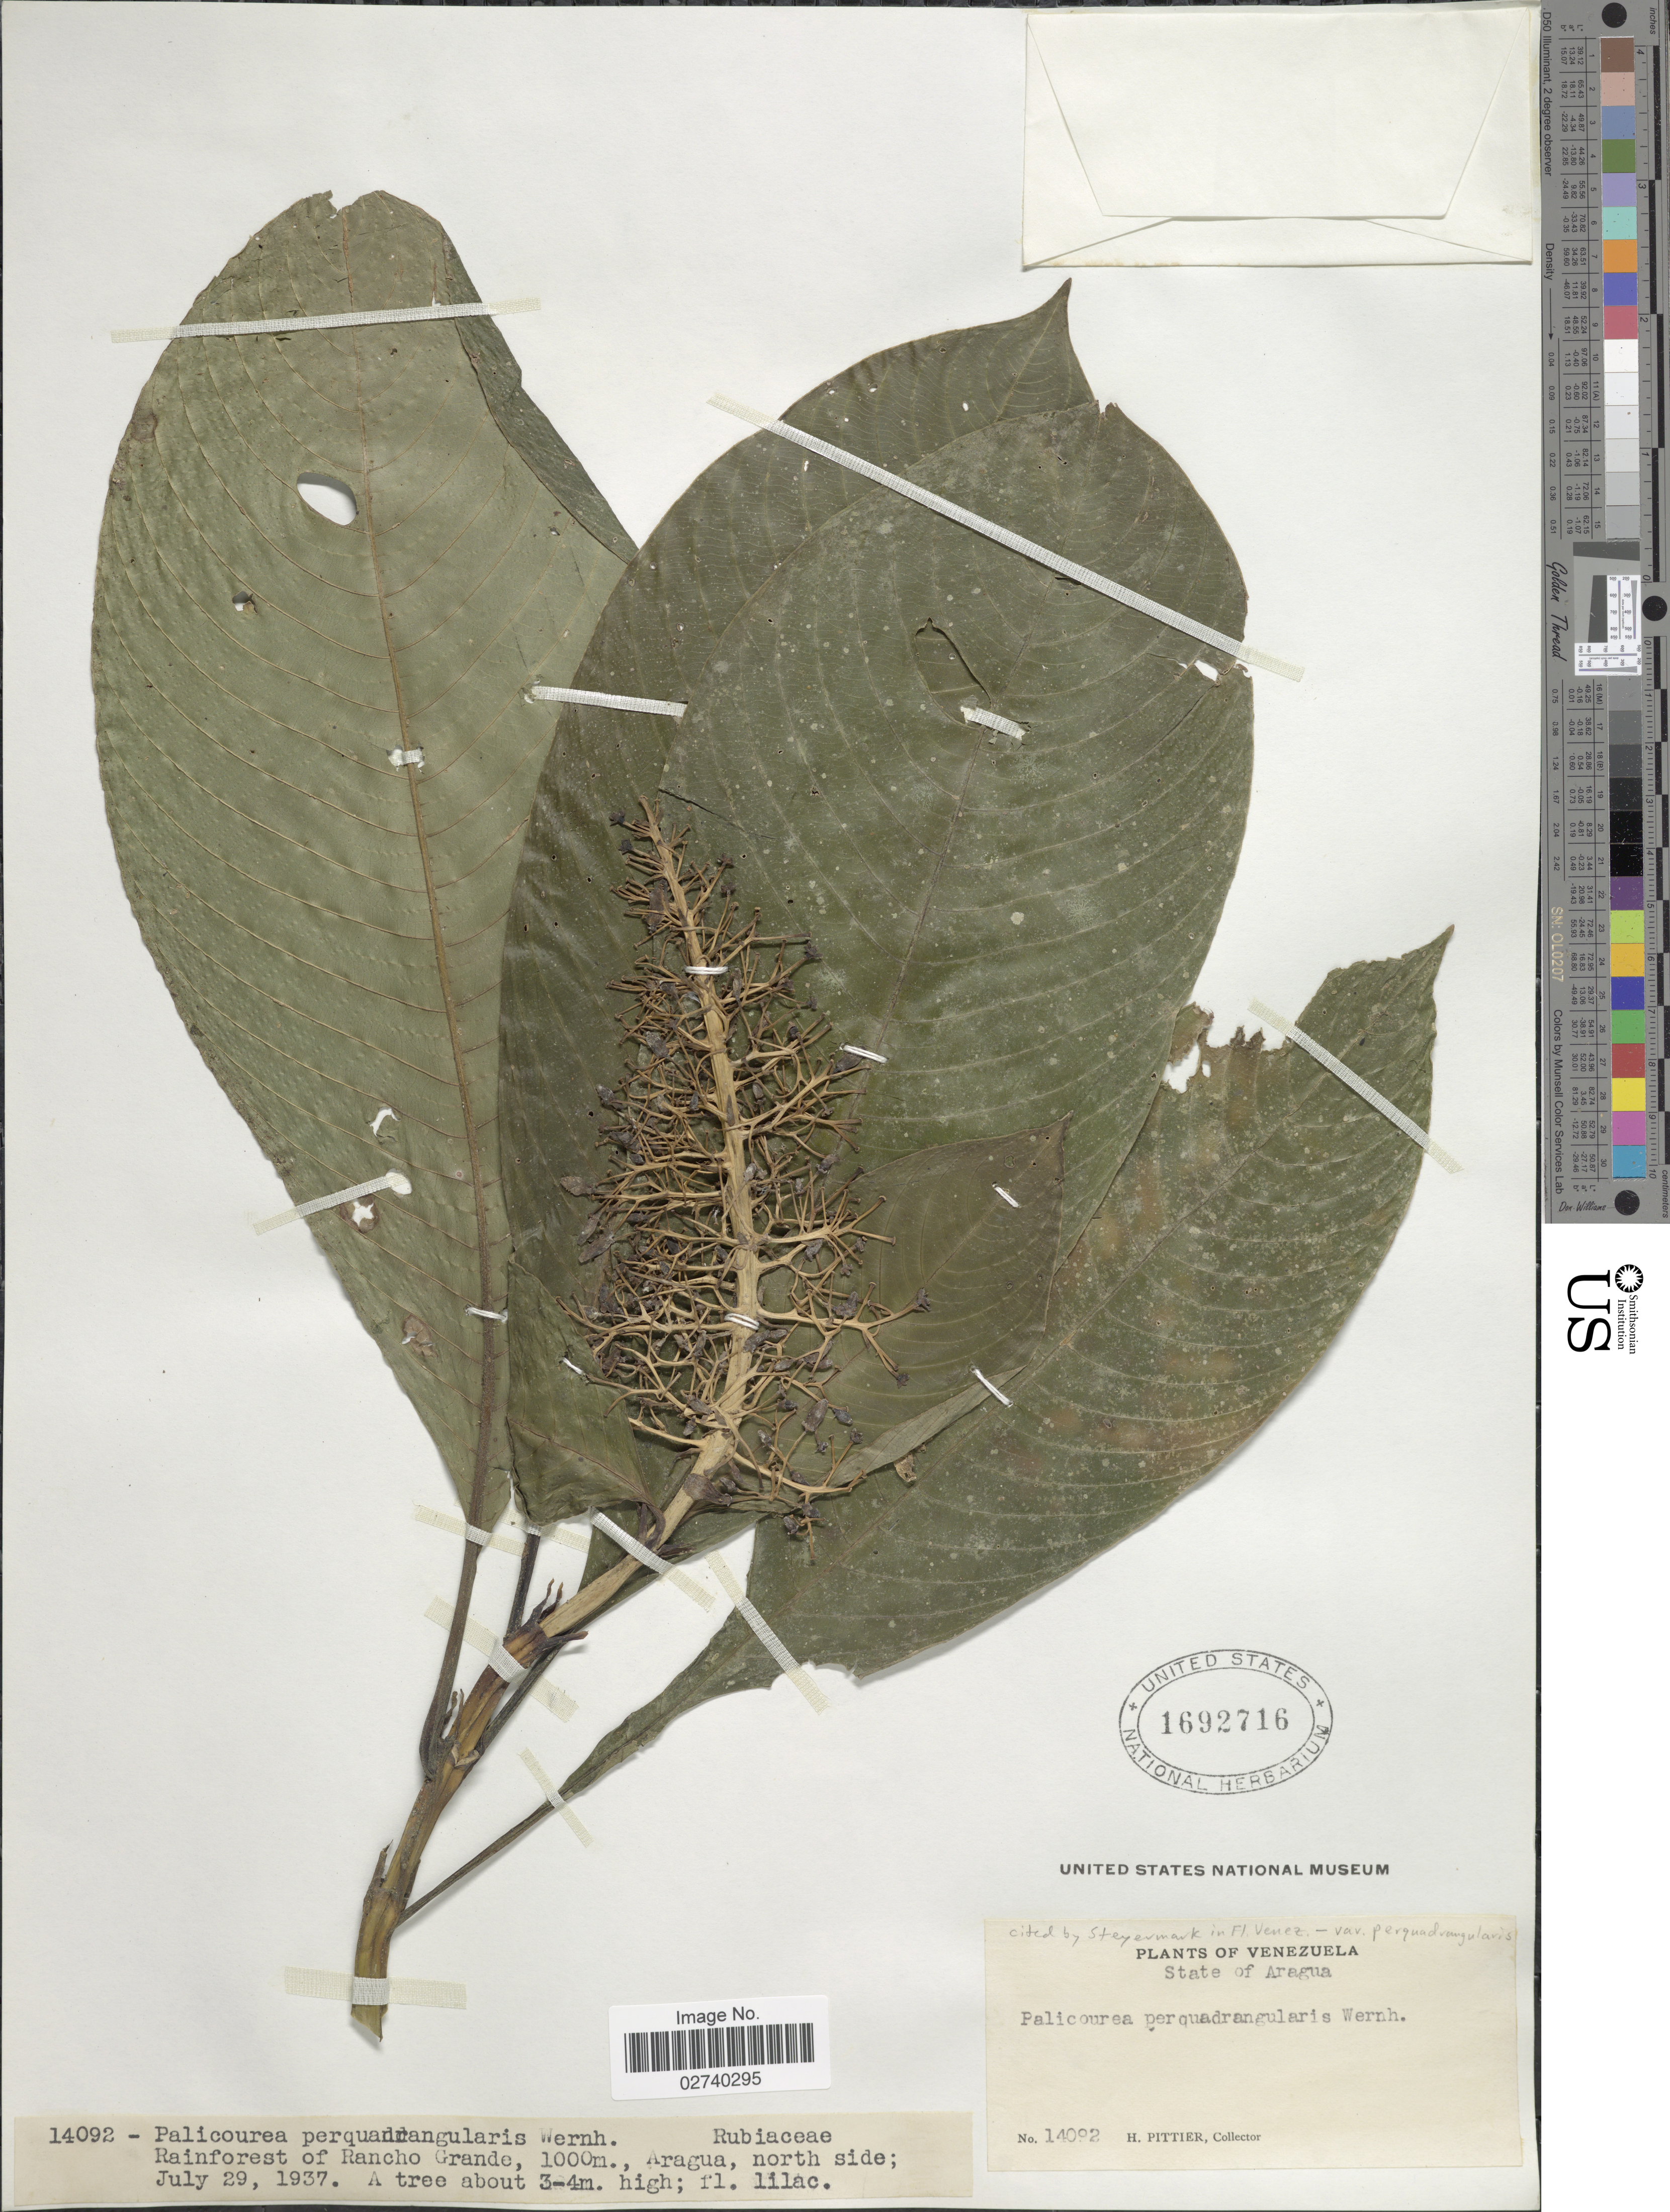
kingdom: Plantae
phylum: Tracheophyta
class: Magnoliopsida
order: Gentianales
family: Rubiaceae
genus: Palicourea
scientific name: Palicourea perquadrangularis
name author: Wernham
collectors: H. F. Pittier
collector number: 14092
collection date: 1937-07-29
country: Venezuela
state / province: Aragua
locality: Rainforest of Rancho Grande, north side.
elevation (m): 1000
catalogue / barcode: US 1692716